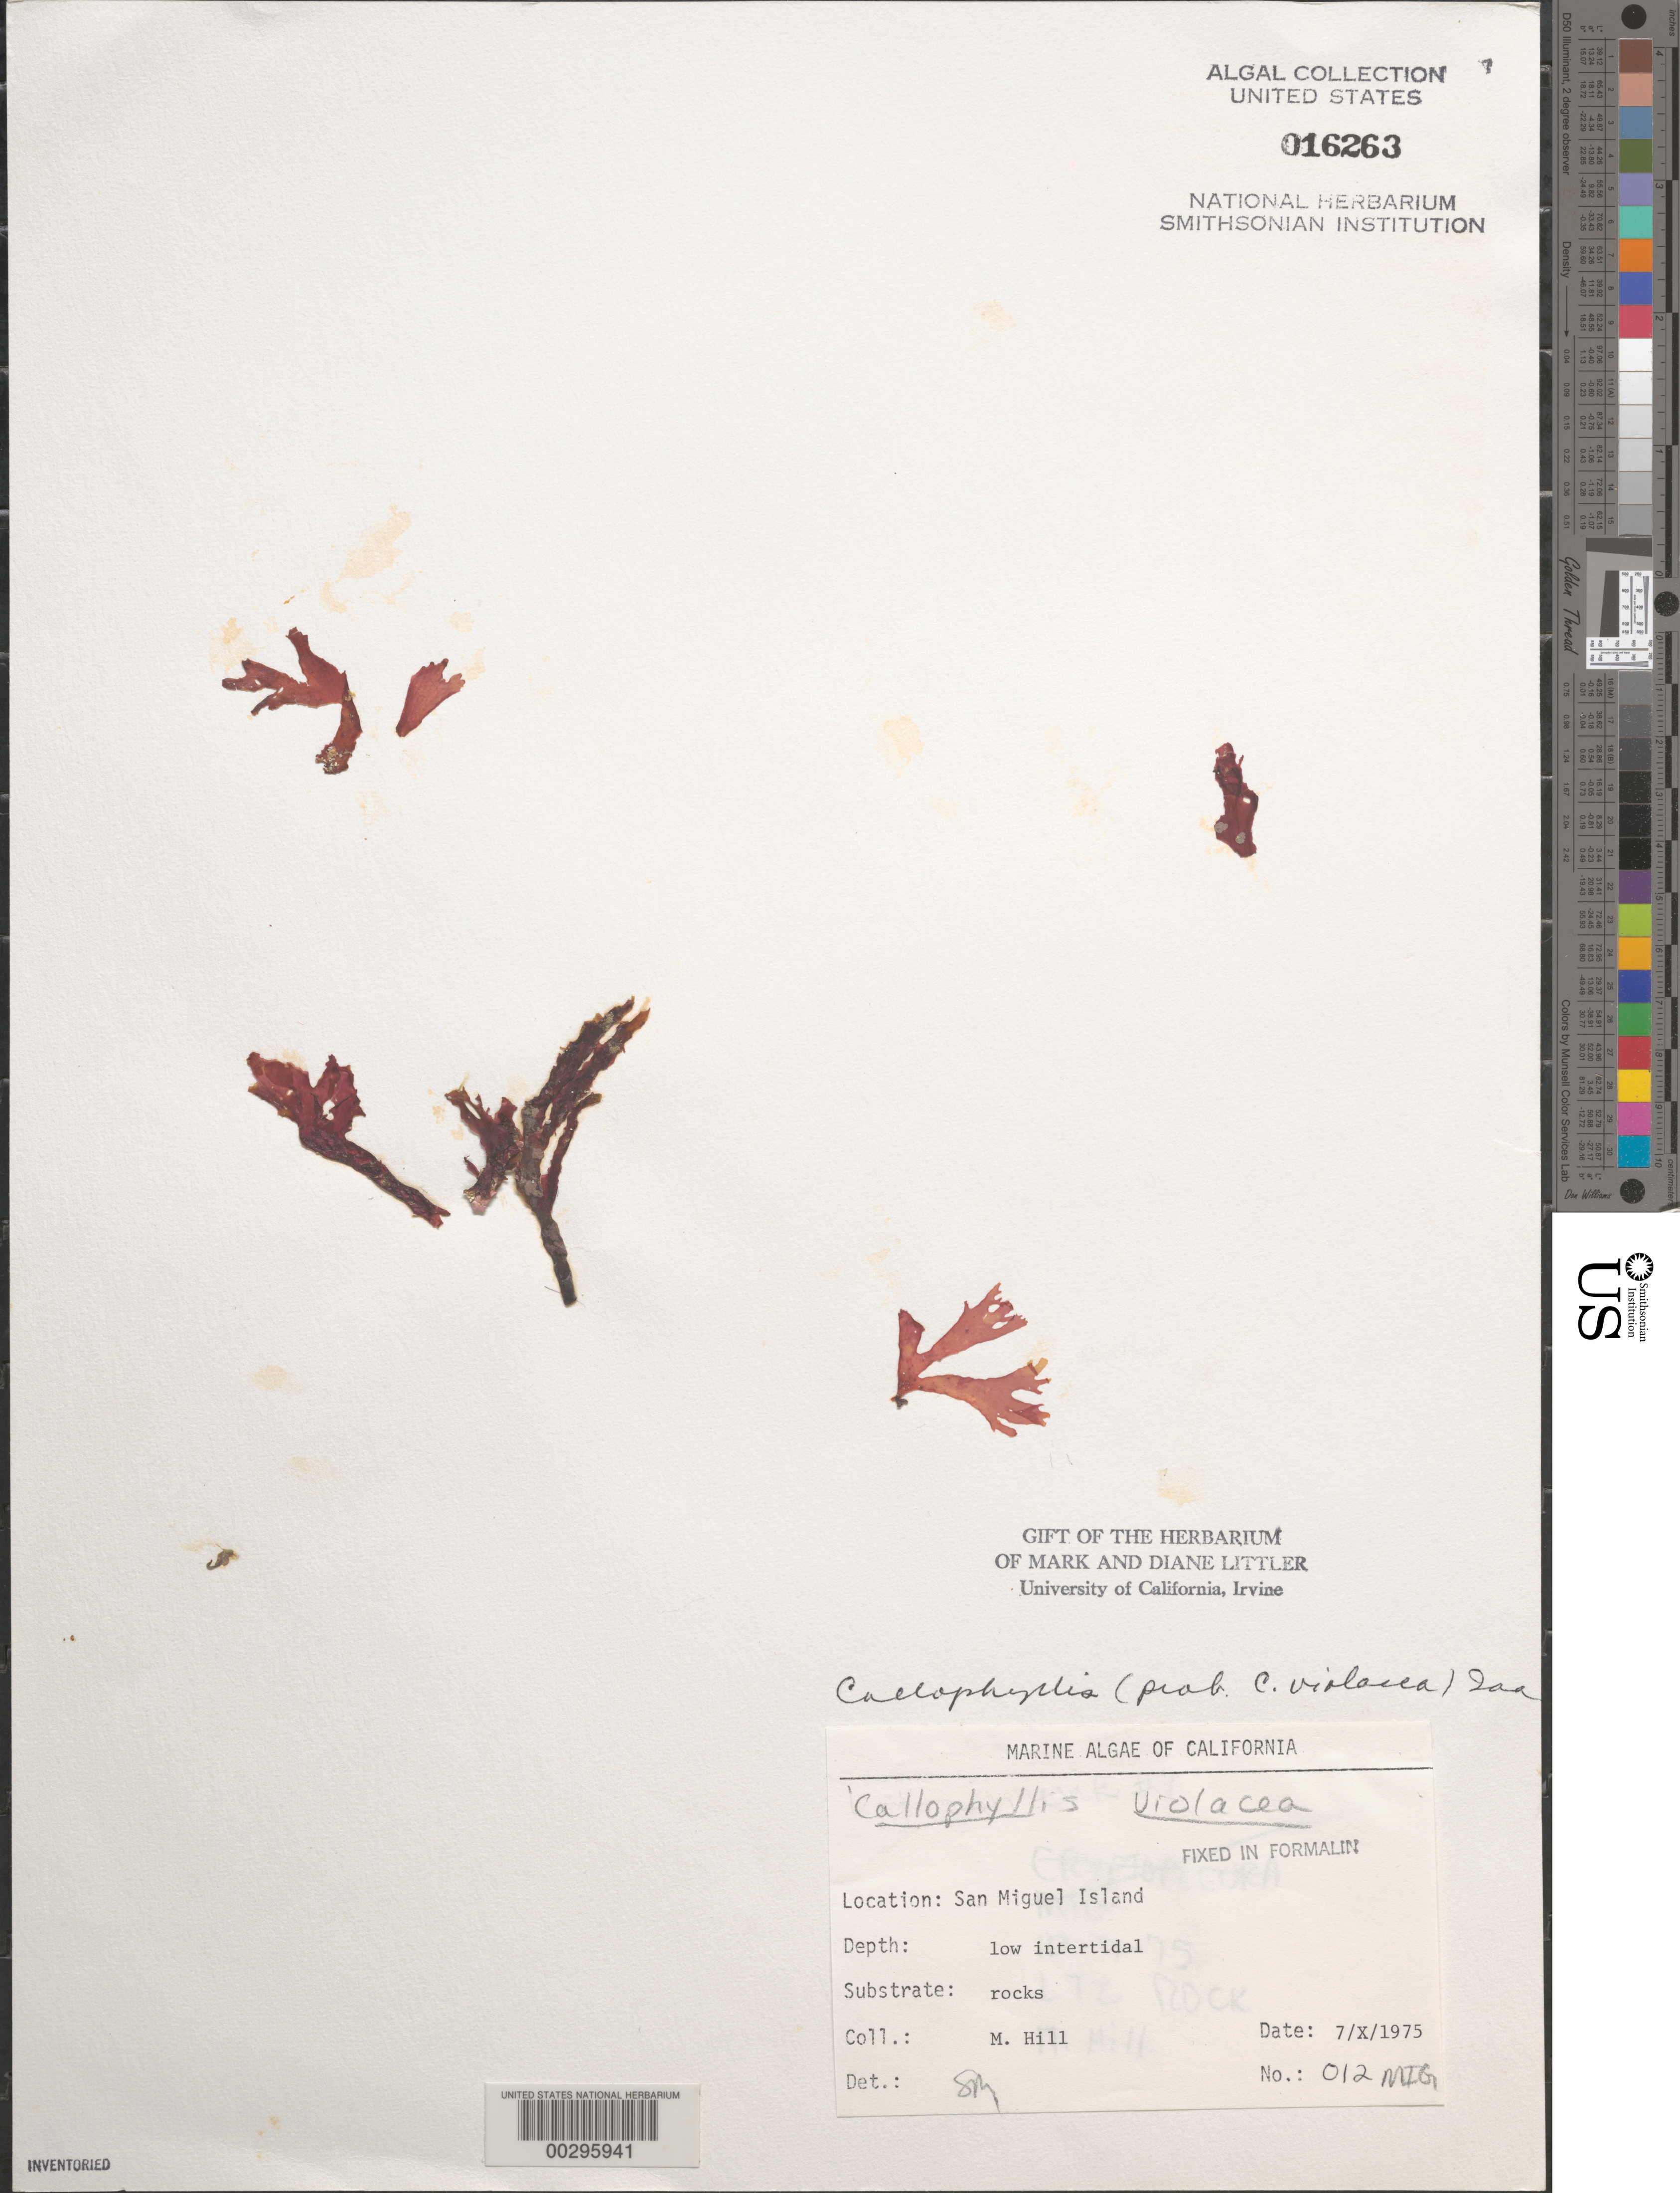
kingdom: Plantae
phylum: Rhodophyta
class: Florideophyceae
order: Gigartinales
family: Kallymeniaceae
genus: Callophyllis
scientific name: Callophyllis violacea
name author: J. Agardh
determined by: Abbott, Isabella A.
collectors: M. Hill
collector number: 012-MIG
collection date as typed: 07 Oct 1975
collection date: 1975-10-07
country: United States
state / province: California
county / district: Santa Barbara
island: San Miguel Island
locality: Cuyler Harbor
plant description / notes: BLM-SOCALBIGHT Rocky Intertidal Survey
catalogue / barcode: US 16263